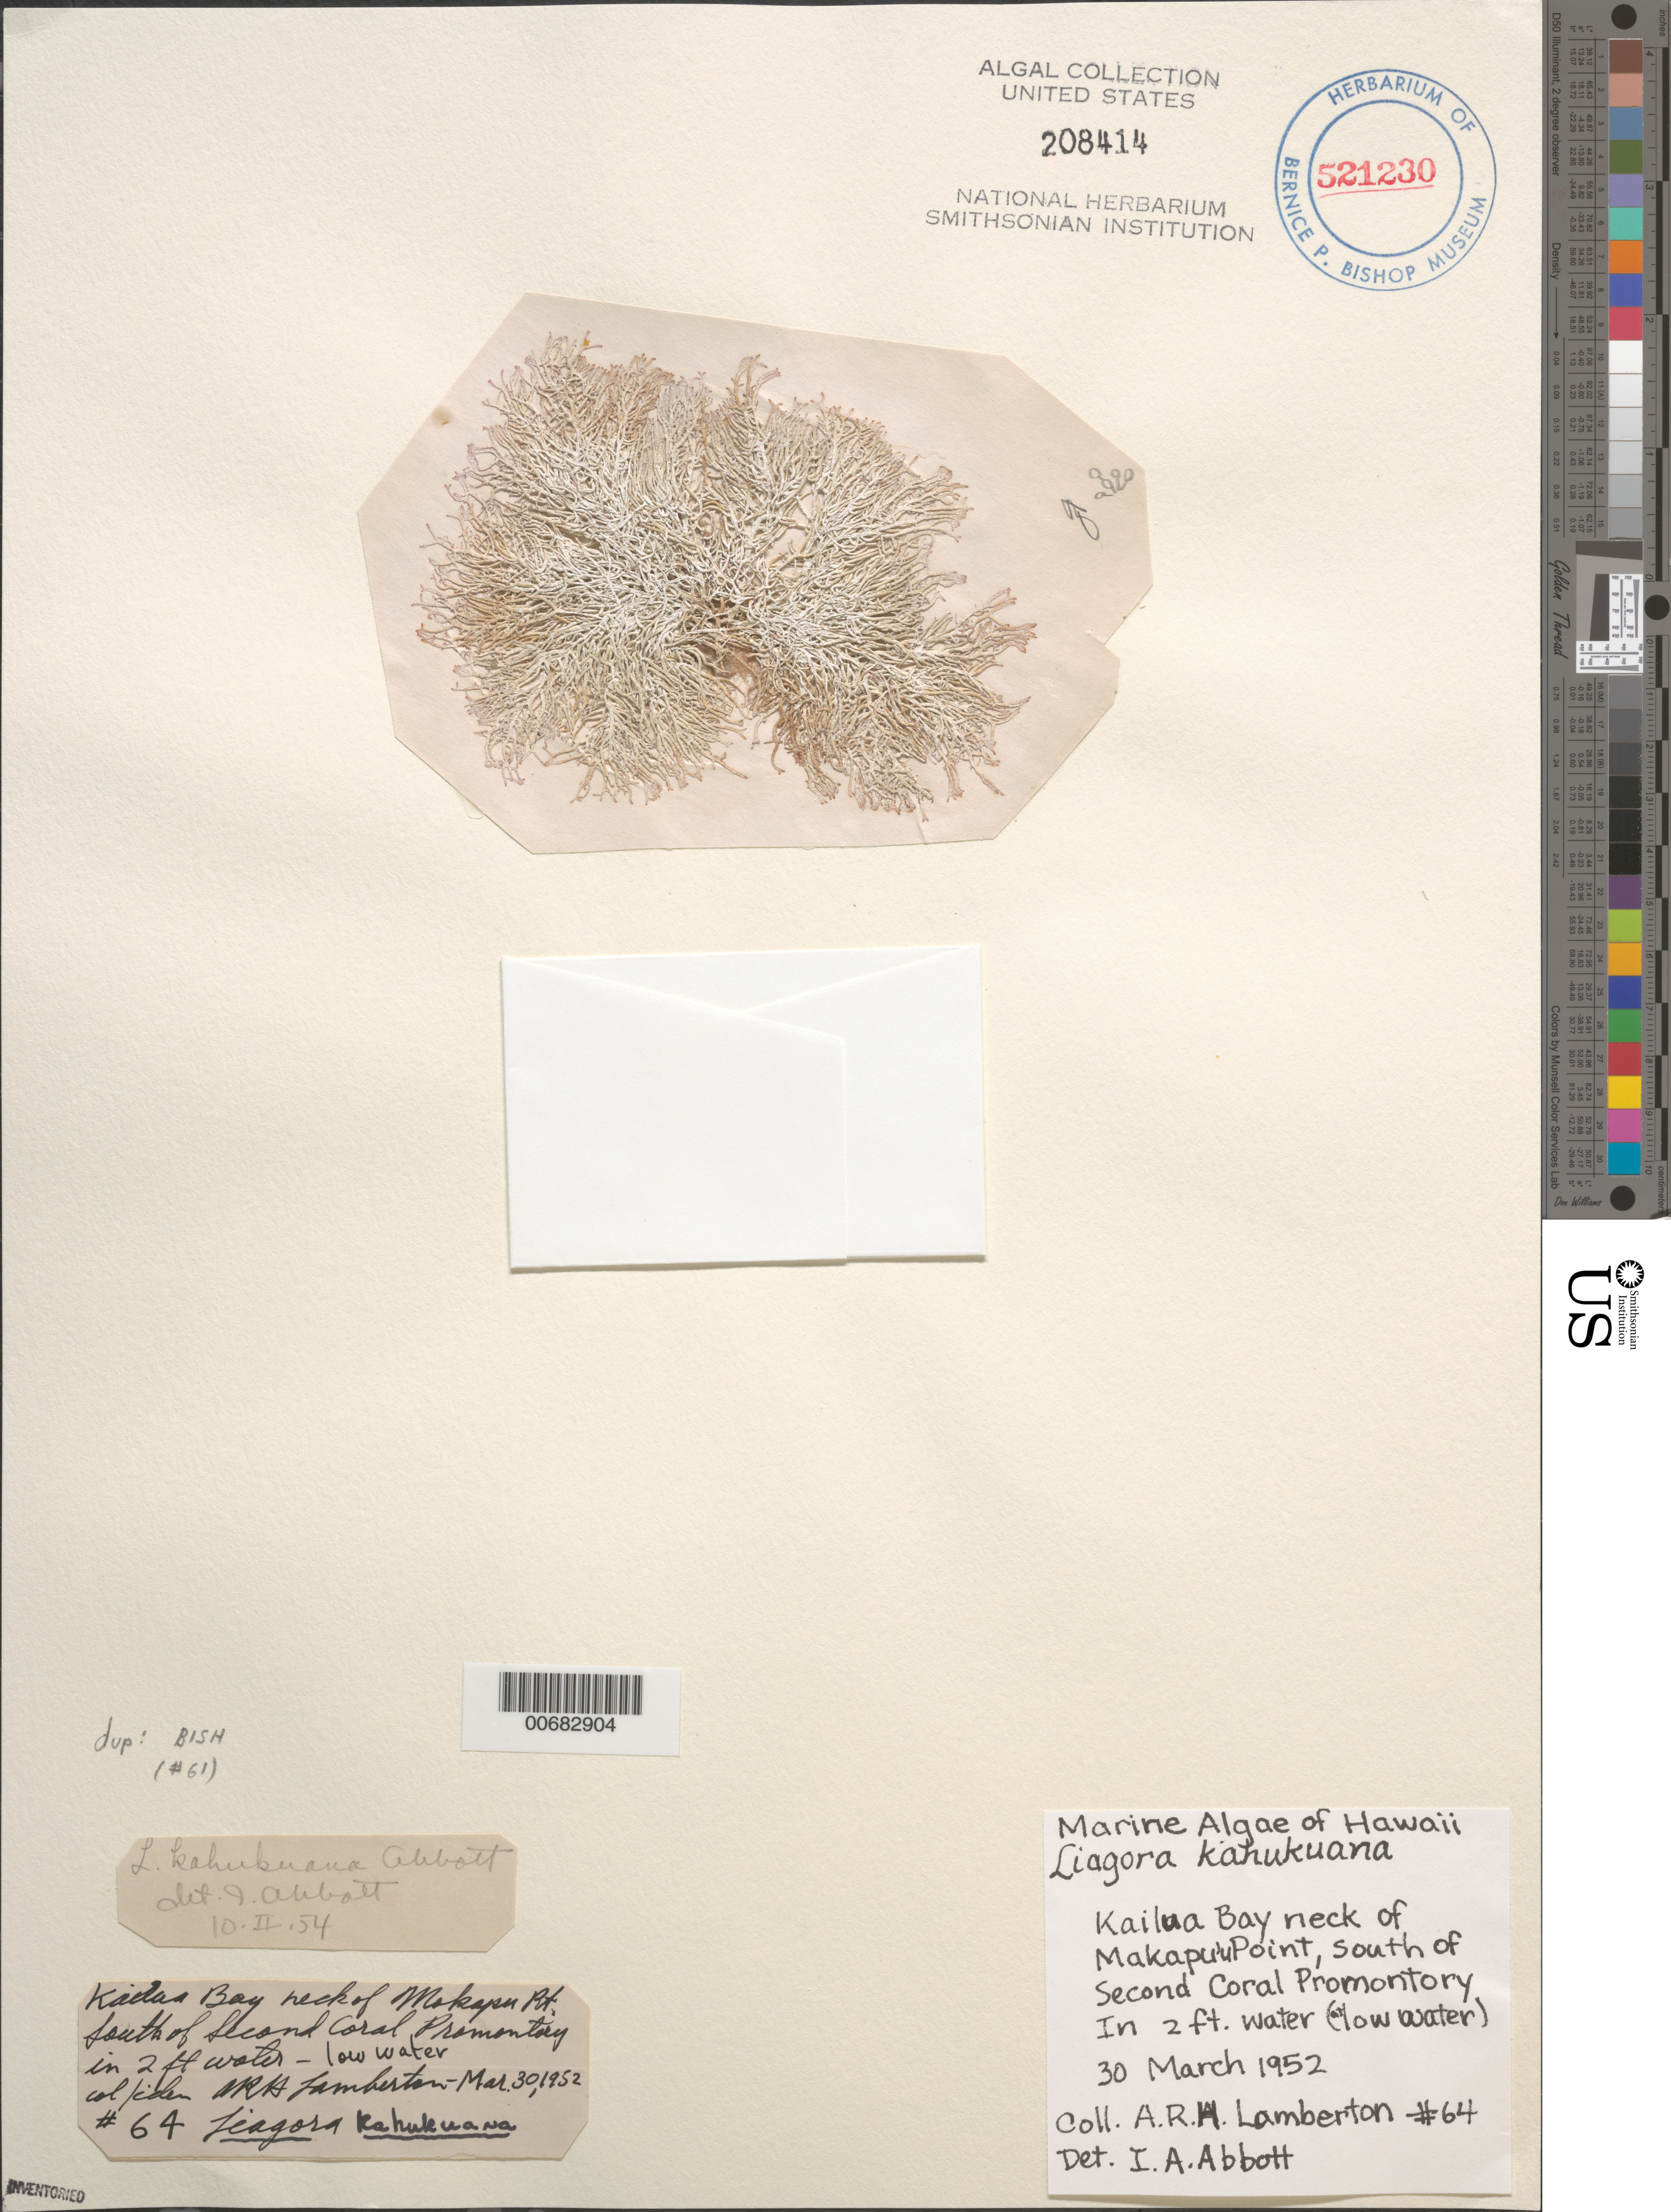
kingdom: Plantae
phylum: Rhodophyta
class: Florideophyceae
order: Nemaliales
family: Liagoraceae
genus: Liagora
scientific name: Liagora albicans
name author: J.V.Lamouroux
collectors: A. Lamberton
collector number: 64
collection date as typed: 30 Mar 1952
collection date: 1952-03-30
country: United States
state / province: Hawaii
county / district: Honolulu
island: Oahu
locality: Kailua Bay neck of Makapu'u Point, south of second coral promontory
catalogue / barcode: US 208414